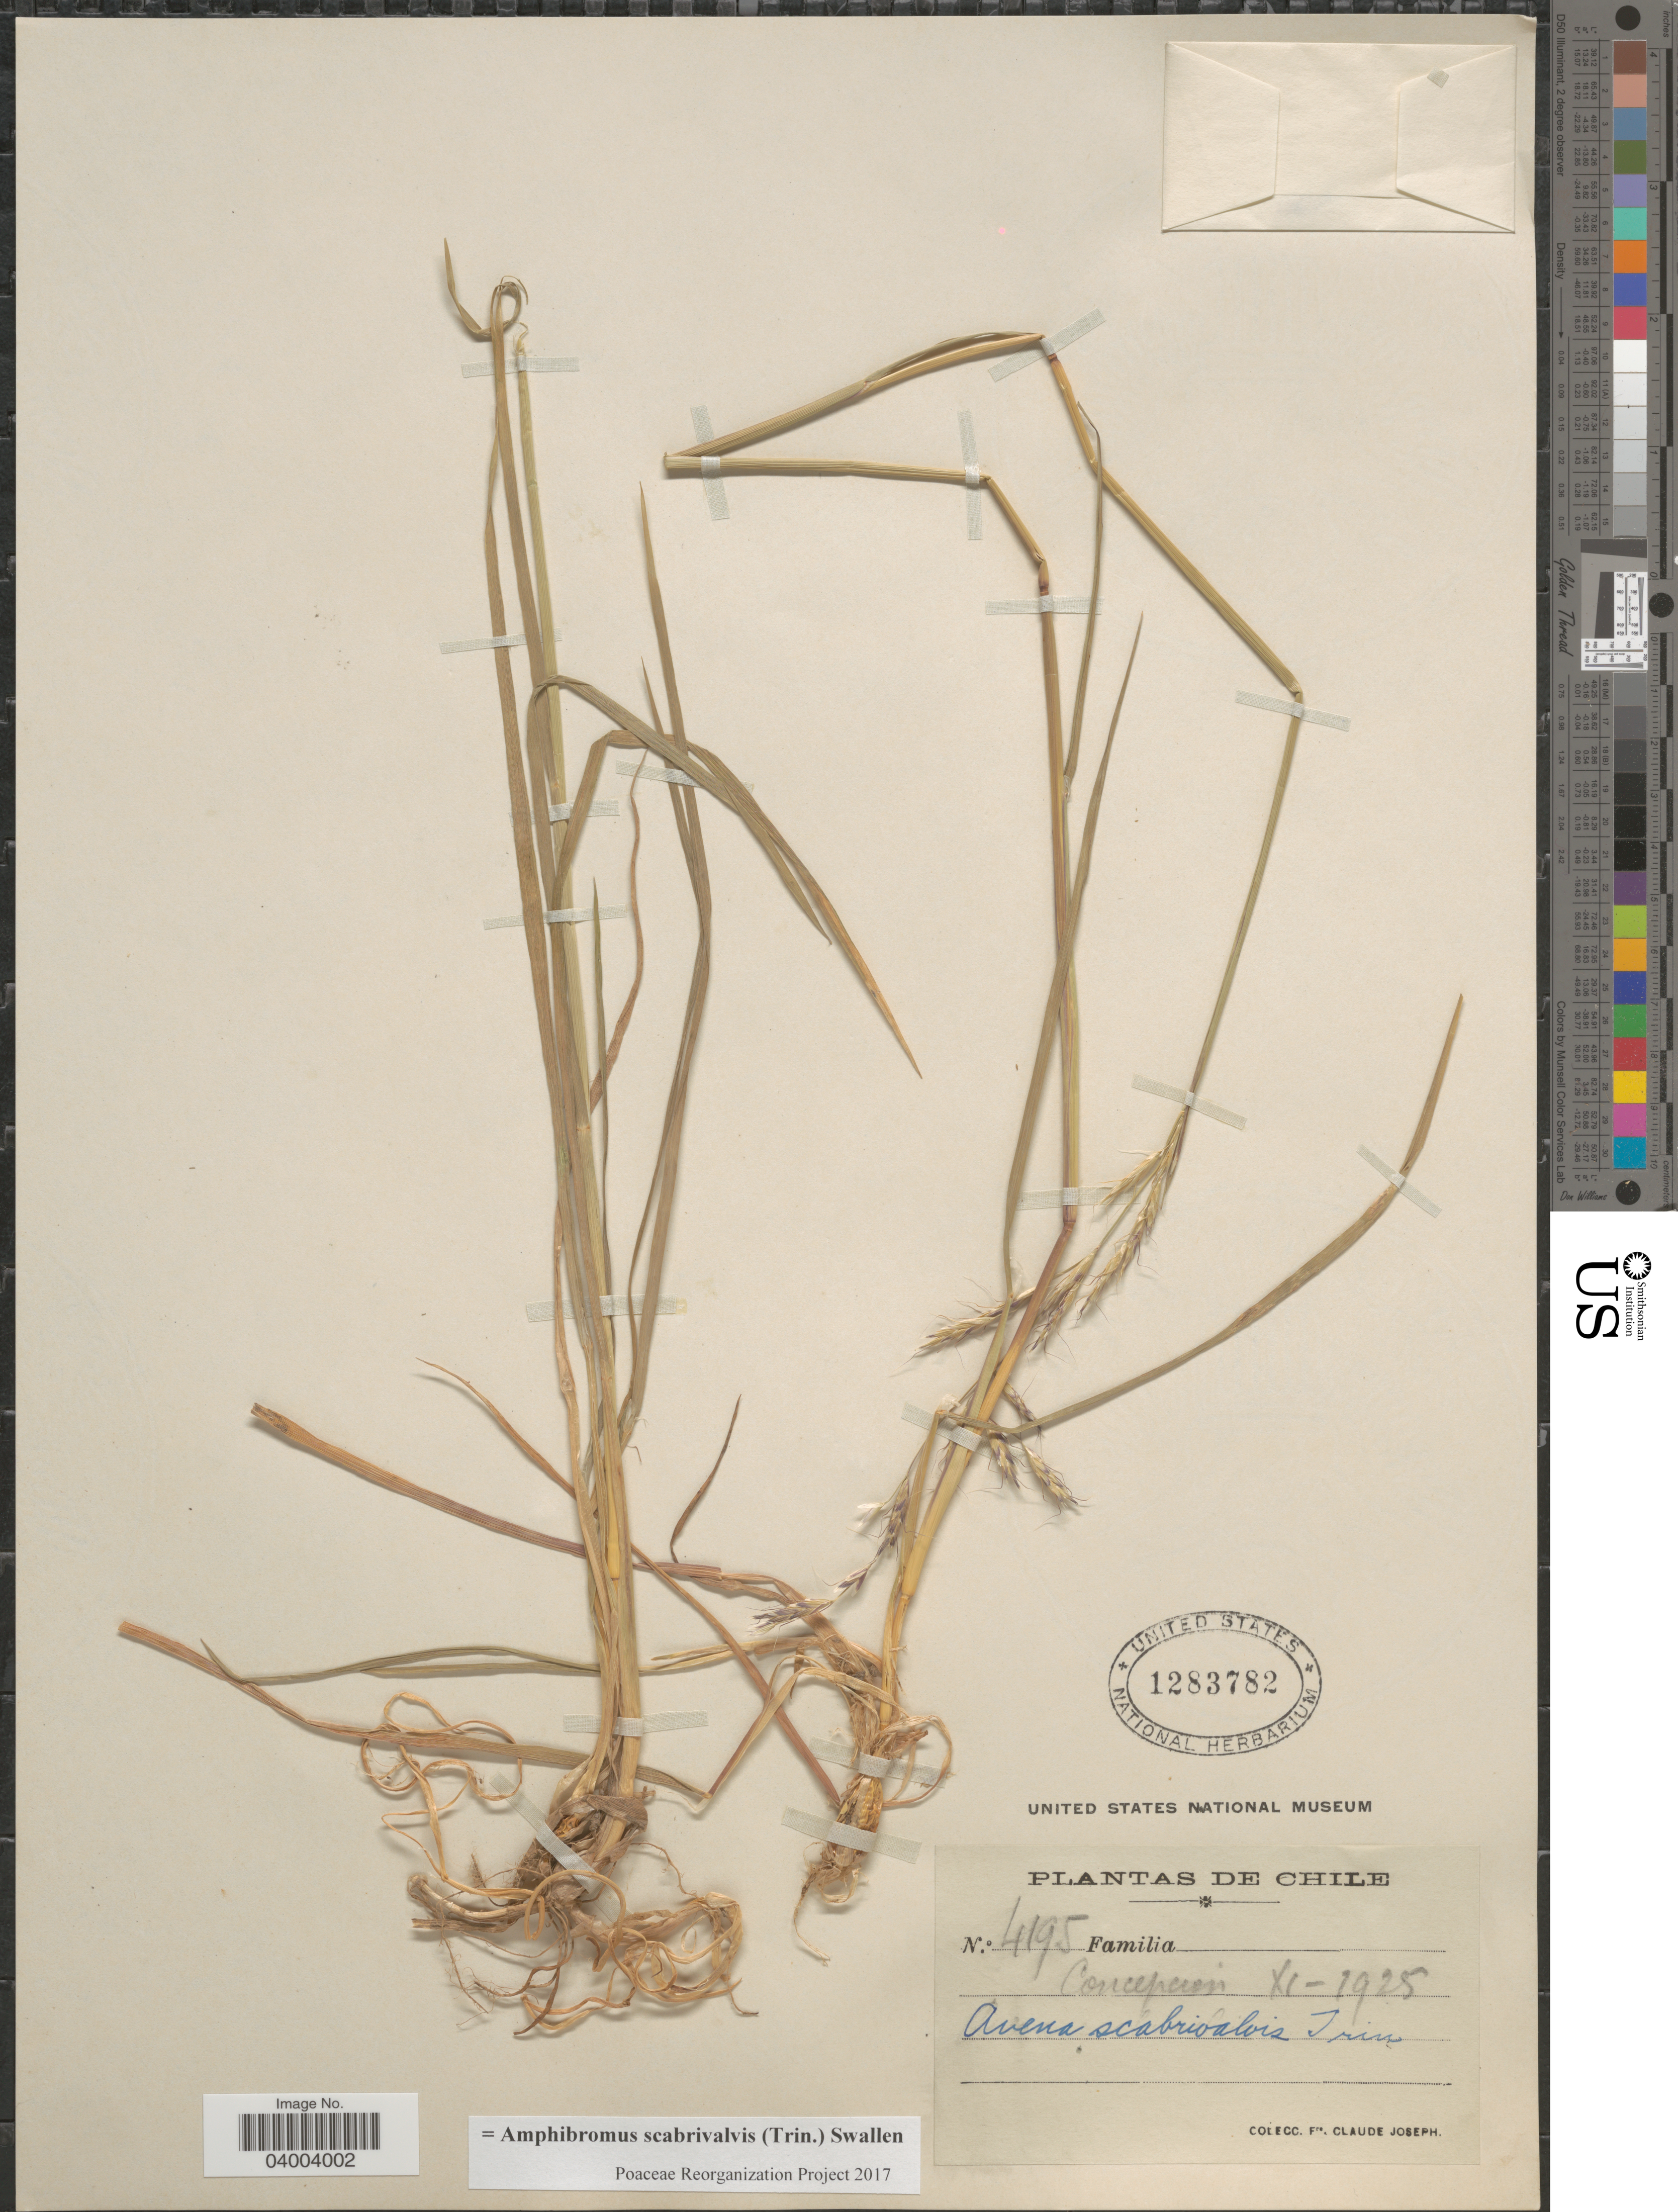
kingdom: Plantae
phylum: Tracheophyta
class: Liliopsida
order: Poales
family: Poaceae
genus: Amphibromus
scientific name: Amphibromus scabrivalvis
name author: (Trin.) Swallen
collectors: Bro. Claude-Joseph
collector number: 4195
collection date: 1925-11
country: Chile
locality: Concepción.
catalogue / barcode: US 1283782